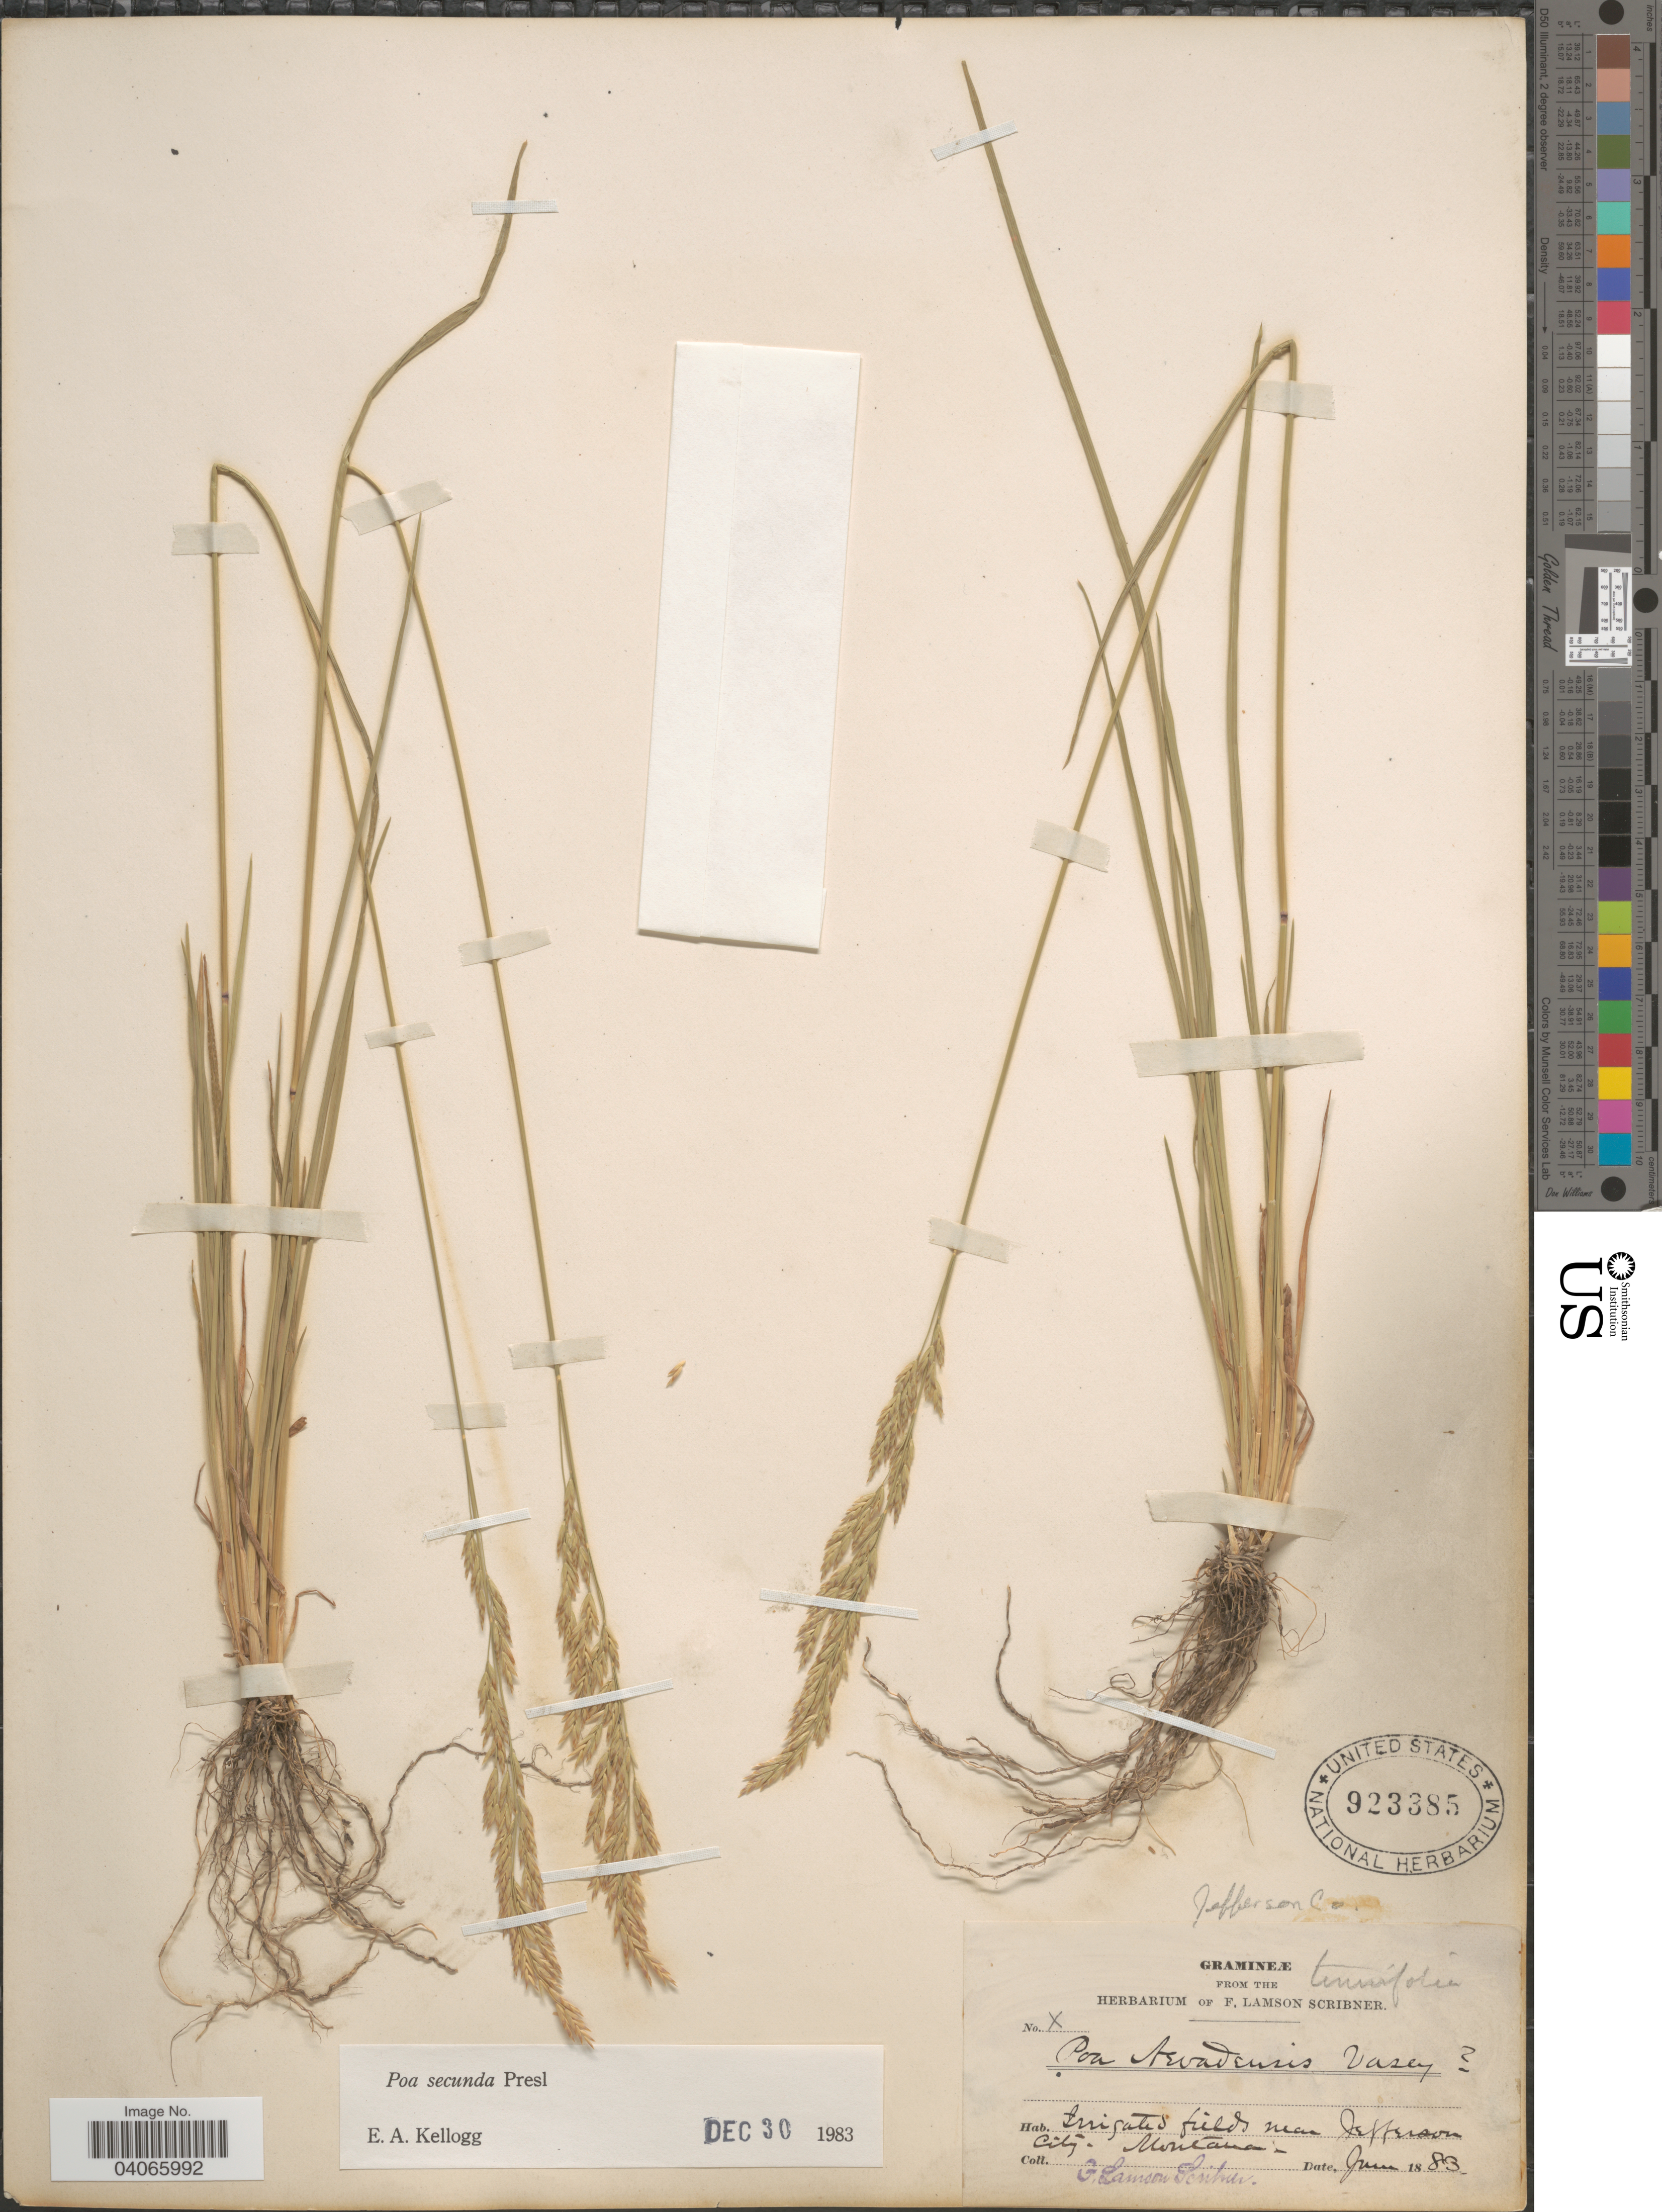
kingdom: Plantae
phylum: Tracheophyta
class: Liliopsida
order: Poales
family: Poaceae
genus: Poa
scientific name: Poa secunda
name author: J. Presl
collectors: F. Lamson-Scribner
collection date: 1883-06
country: United States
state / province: Montana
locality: Jefferson Co. Irrigated fields near Jefferson City.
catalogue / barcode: US 923385